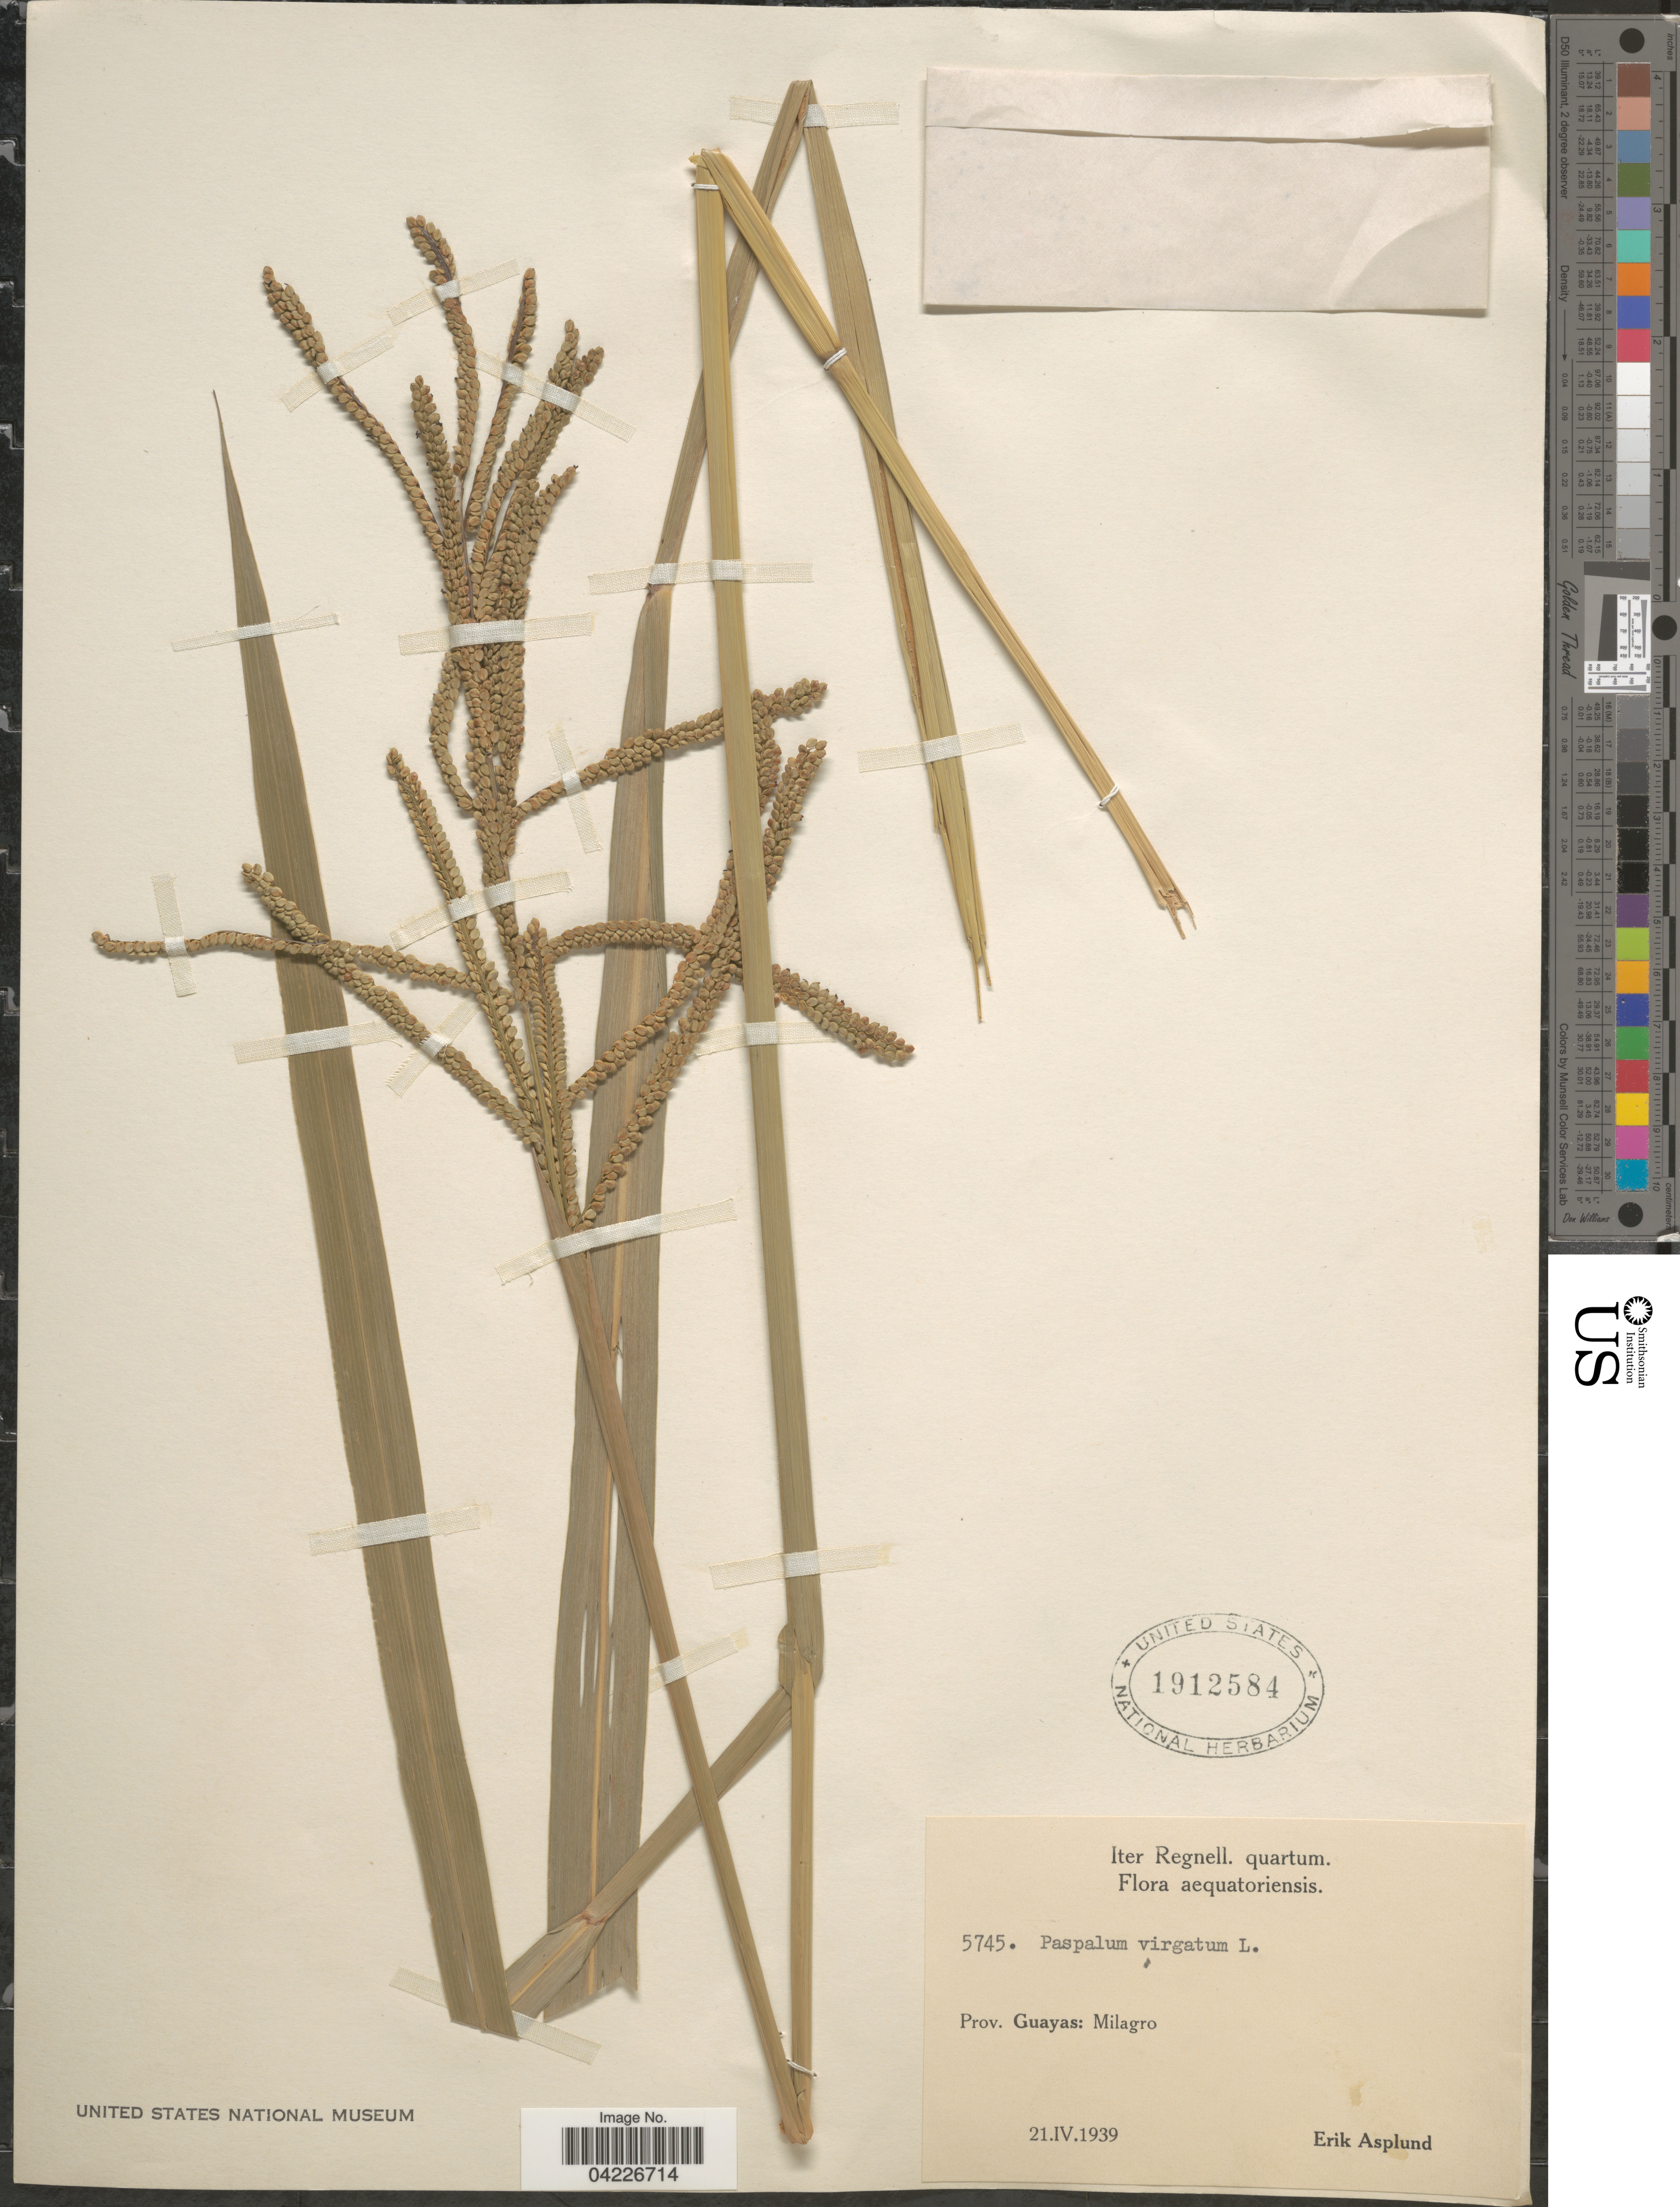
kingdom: Plantae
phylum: Tracheophyta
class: Liliopsida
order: Poales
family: Poaceae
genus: Paspalum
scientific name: Paspalum virgatum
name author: L.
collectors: E. Asplund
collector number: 5745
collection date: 1939-04-21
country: Ecuador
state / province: Guayas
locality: Iter Regnell. quartum. Milagro.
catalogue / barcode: US 1912584